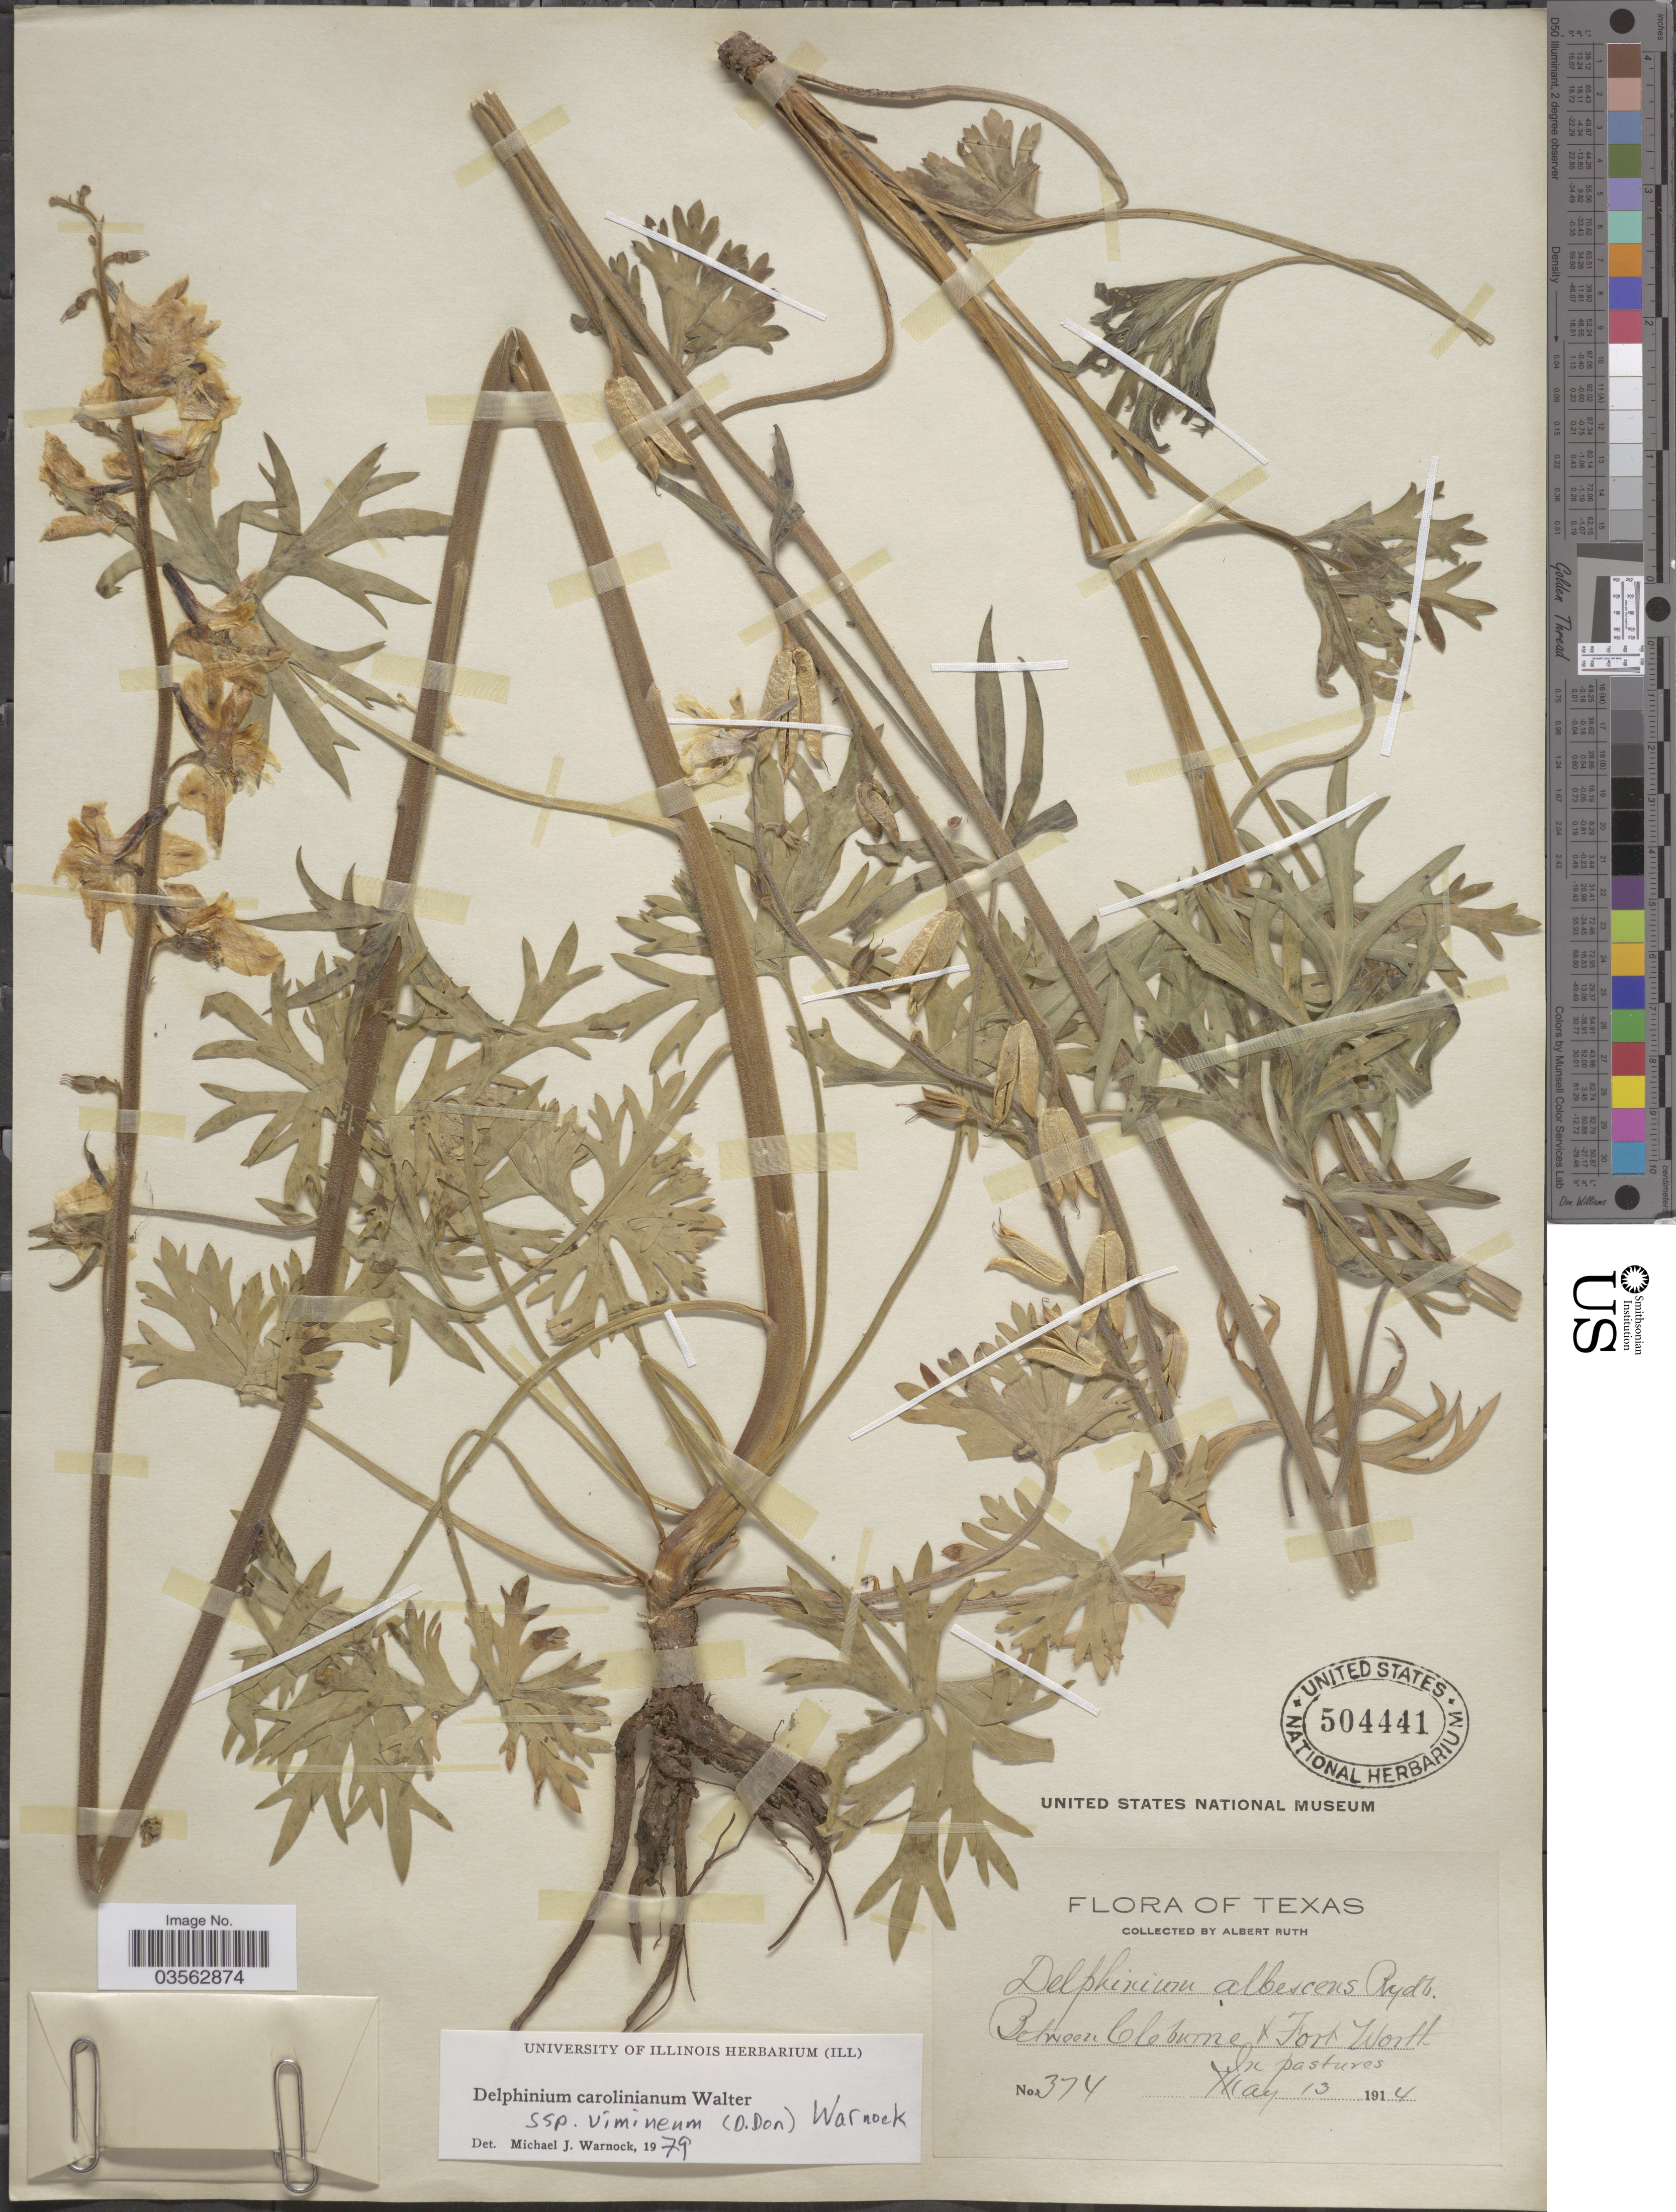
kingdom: Plantae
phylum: Tracheophyta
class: Magnoliopsida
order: Ranunculales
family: Ranunculaceae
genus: Delphinium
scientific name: Delphinium carolinianum subsp. vimineum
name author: Walter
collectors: A. Ruth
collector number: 374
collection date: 1914-05-13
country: United States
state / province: Texas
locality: Between Cleburne & fort Worth.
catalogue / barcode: US 504441